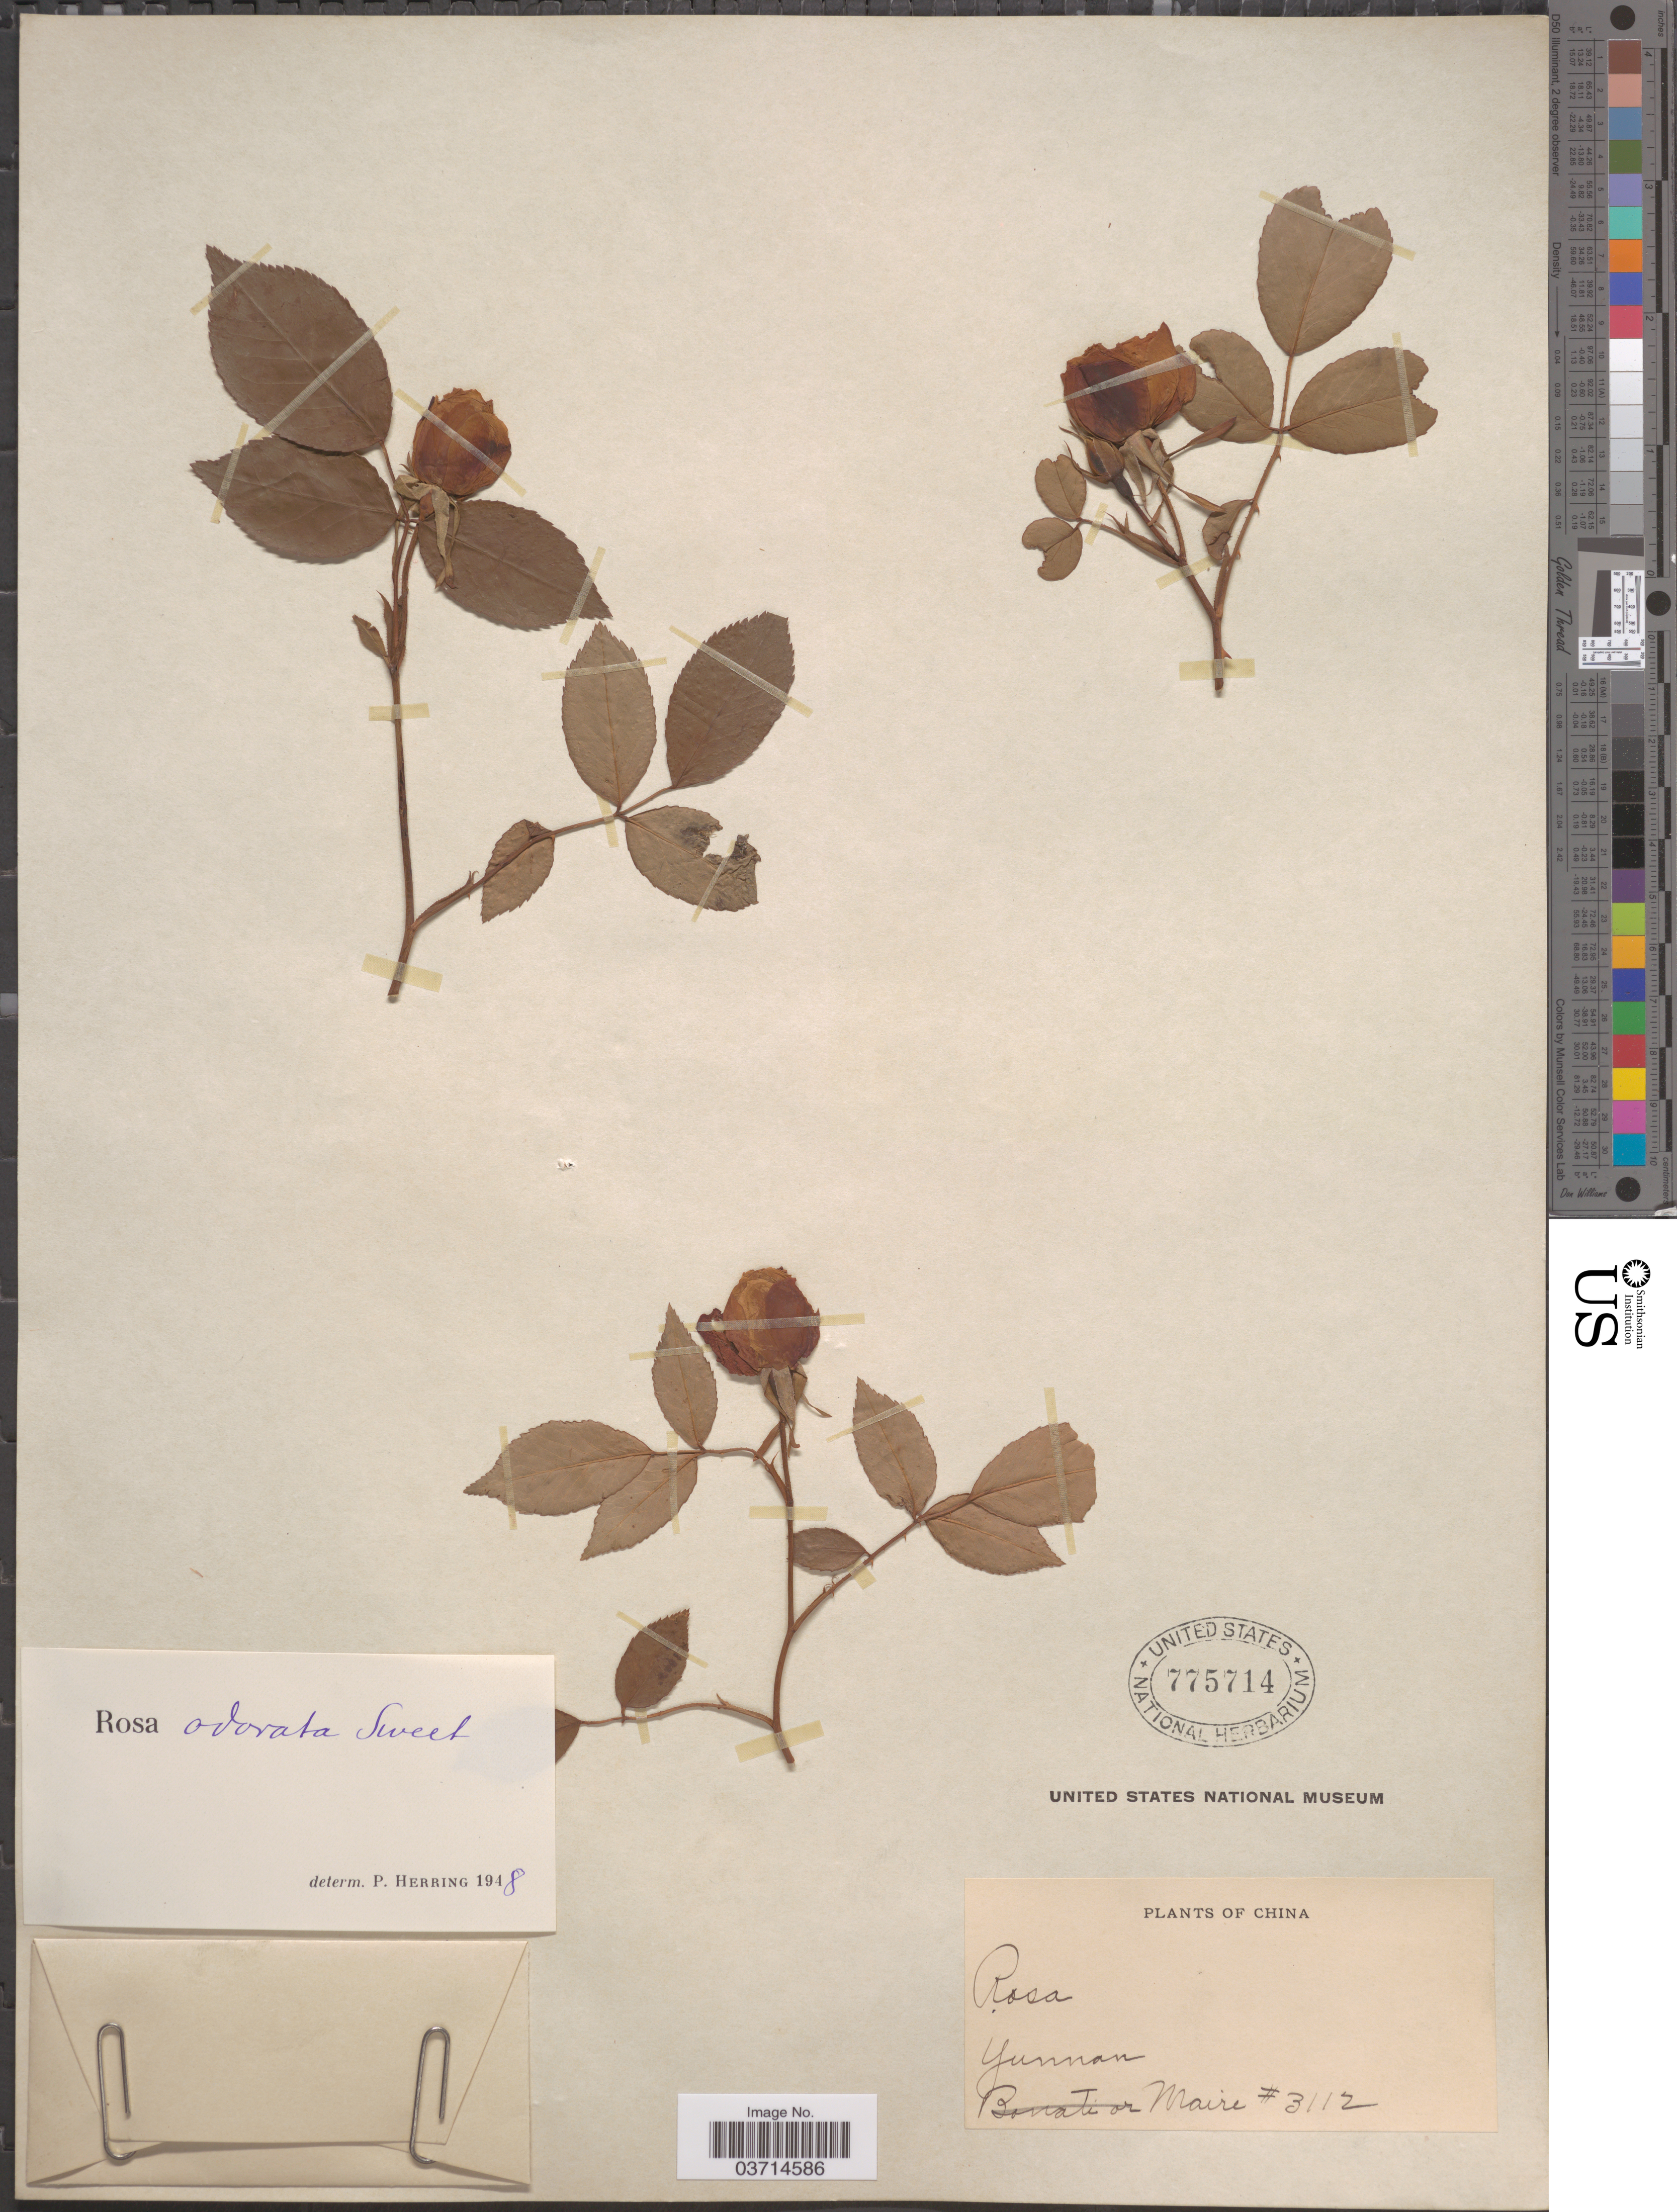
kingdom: Plantae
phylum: Tracheophyta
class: Magnoliopsida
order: Rosales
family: Rosaceae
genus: Rosa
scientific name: Rosa x odorata var. gigantea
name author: (Collett ex Crép.) Rehder & E.H. Wilson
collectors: Maire, --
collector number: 3112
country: China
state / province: Yunnan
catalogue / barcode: US 775714